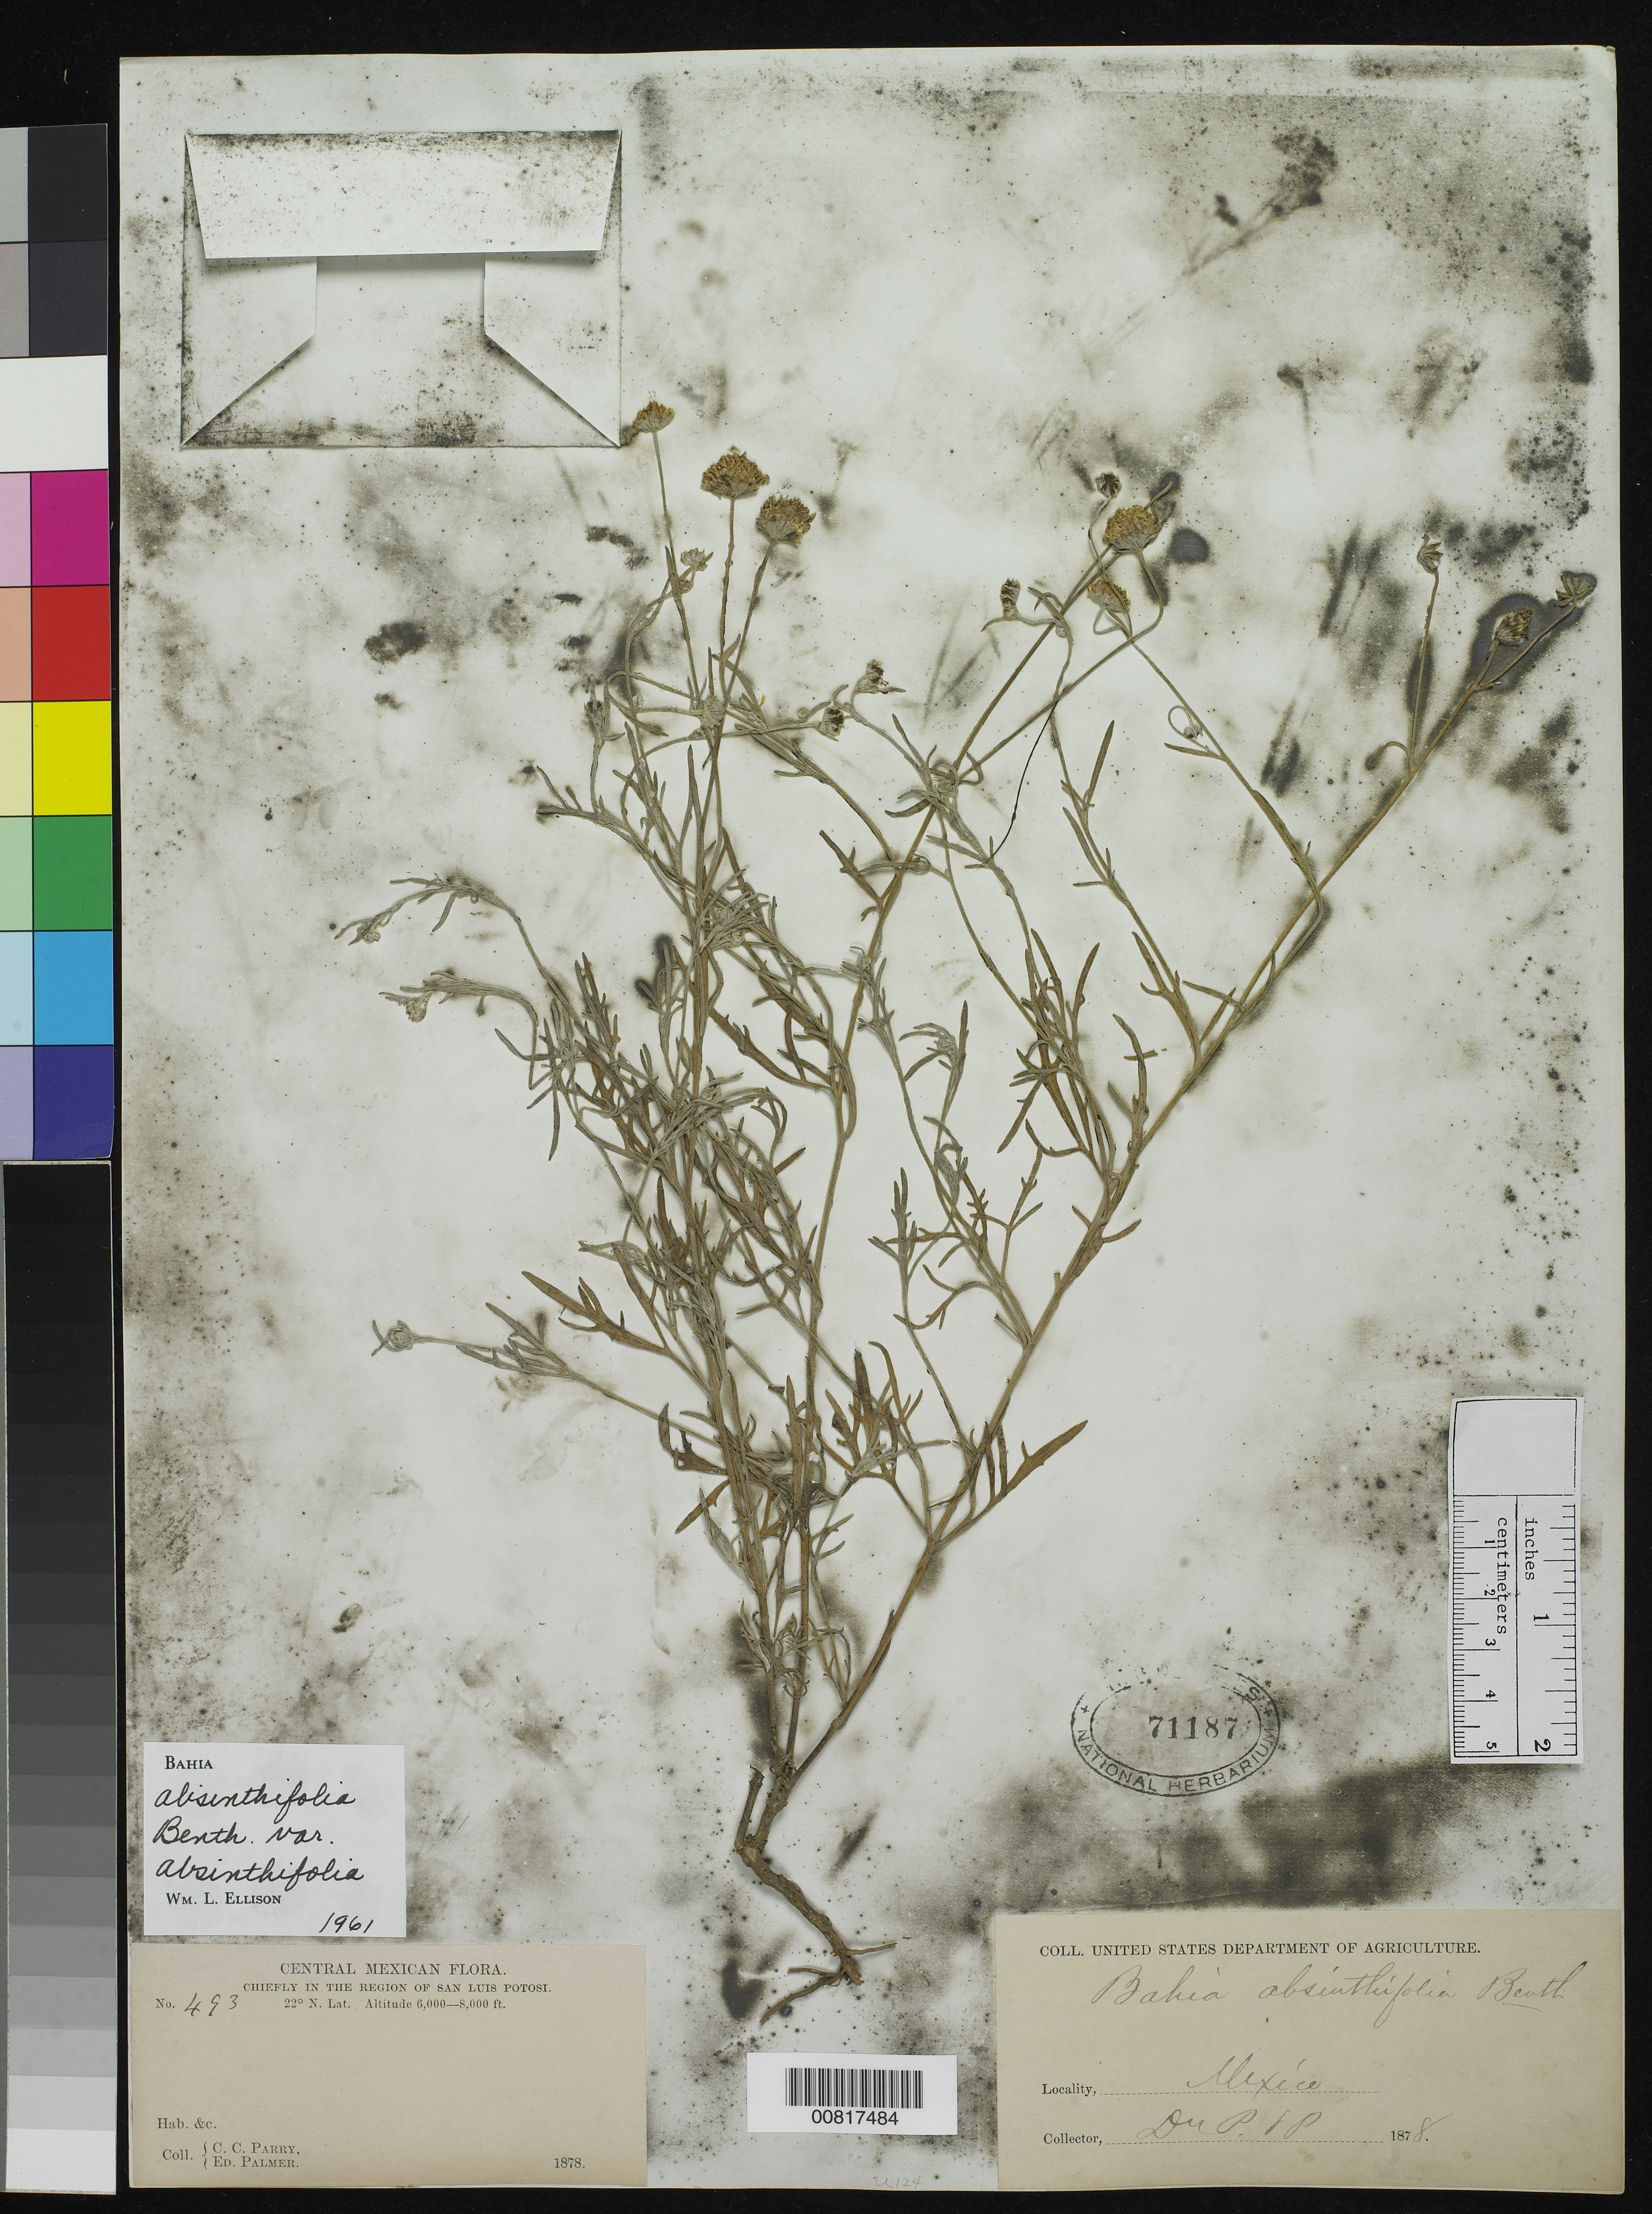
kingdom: Plantae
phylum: Tracheophyta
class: Magnoliopsida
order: Asterales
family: Asteraceae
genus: Bahia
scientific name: Bahia absinthifolia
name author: Benth.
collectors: C. C. Parry & E. Palmer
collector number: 493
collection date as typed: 1878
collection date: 1878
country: Mexico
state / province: San Luis Potosí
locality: Chiefly in the region of San Luis Potosí.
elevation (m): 1829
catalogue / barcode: US 71187